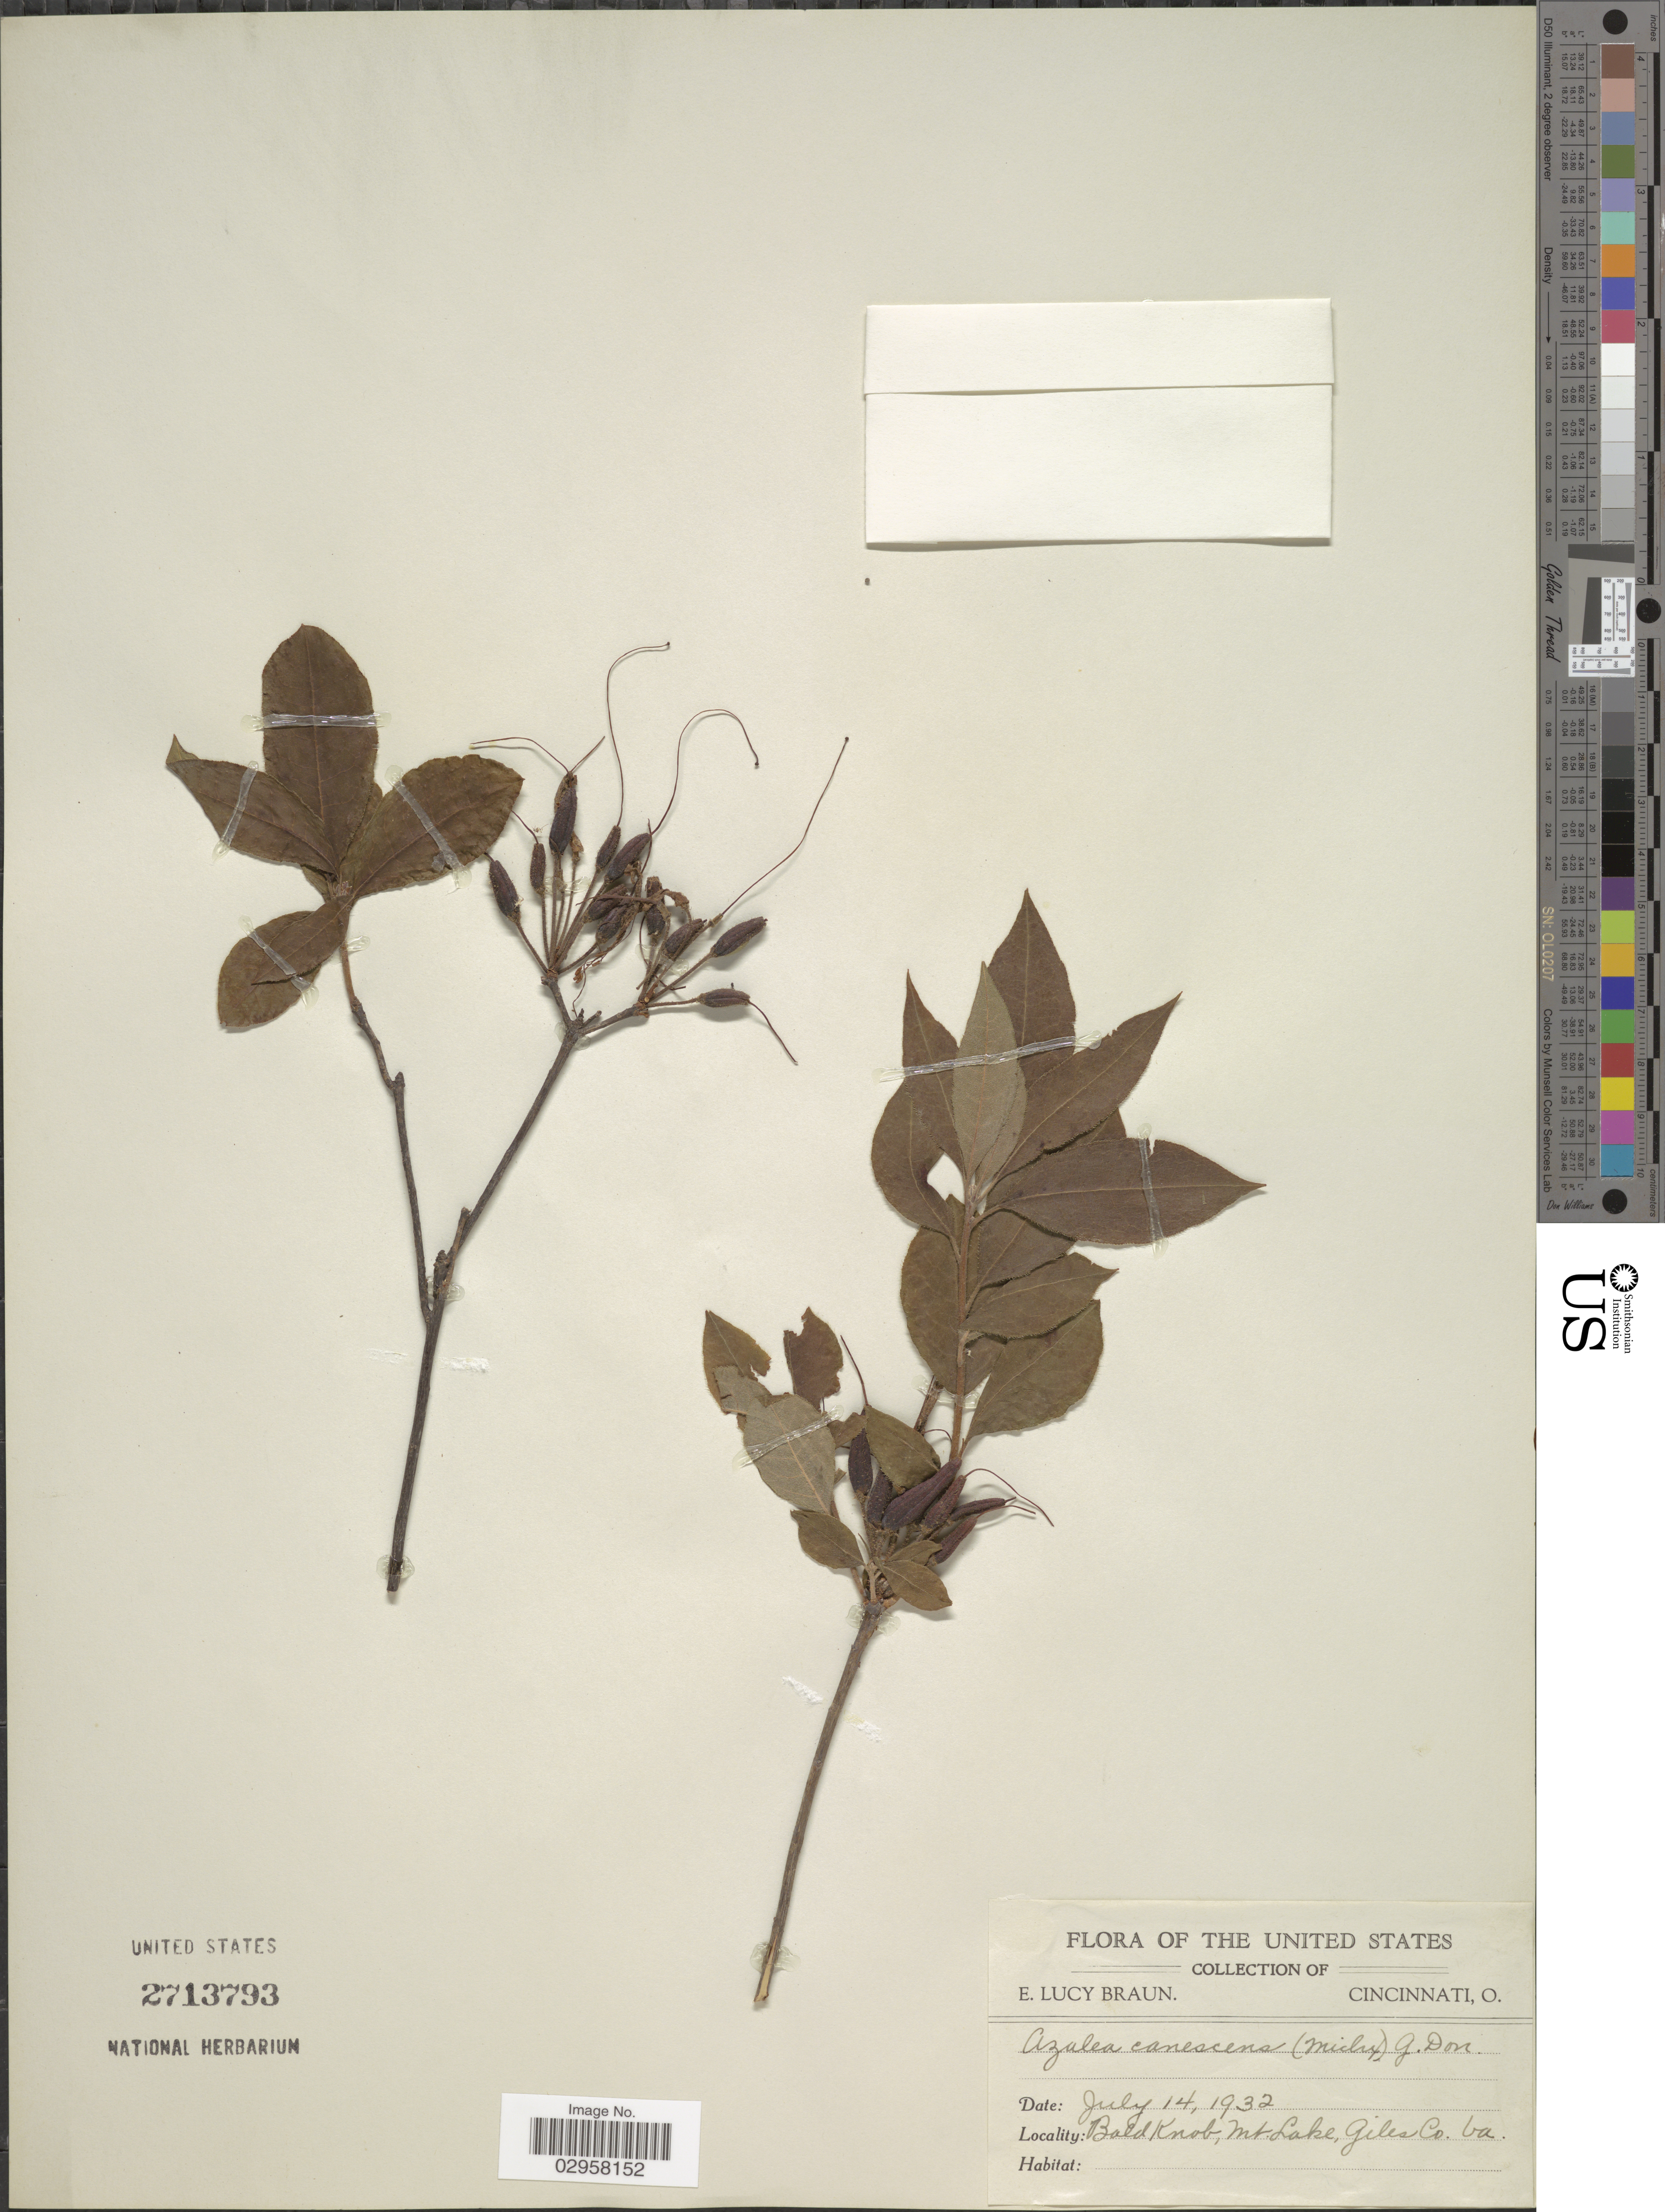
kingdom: Plantae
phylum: Tracheophyta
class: Magnoliopsida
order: Ericales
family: Ericaceae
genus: Rhododendron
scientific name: Rhododendron canescens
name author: (Michx.) Sweet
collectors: E. L. Braun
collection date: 1932-07-14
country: United States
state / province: Virginia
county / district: Giles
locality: Bald Knob, Mt. Lake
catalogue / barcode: US 2713793